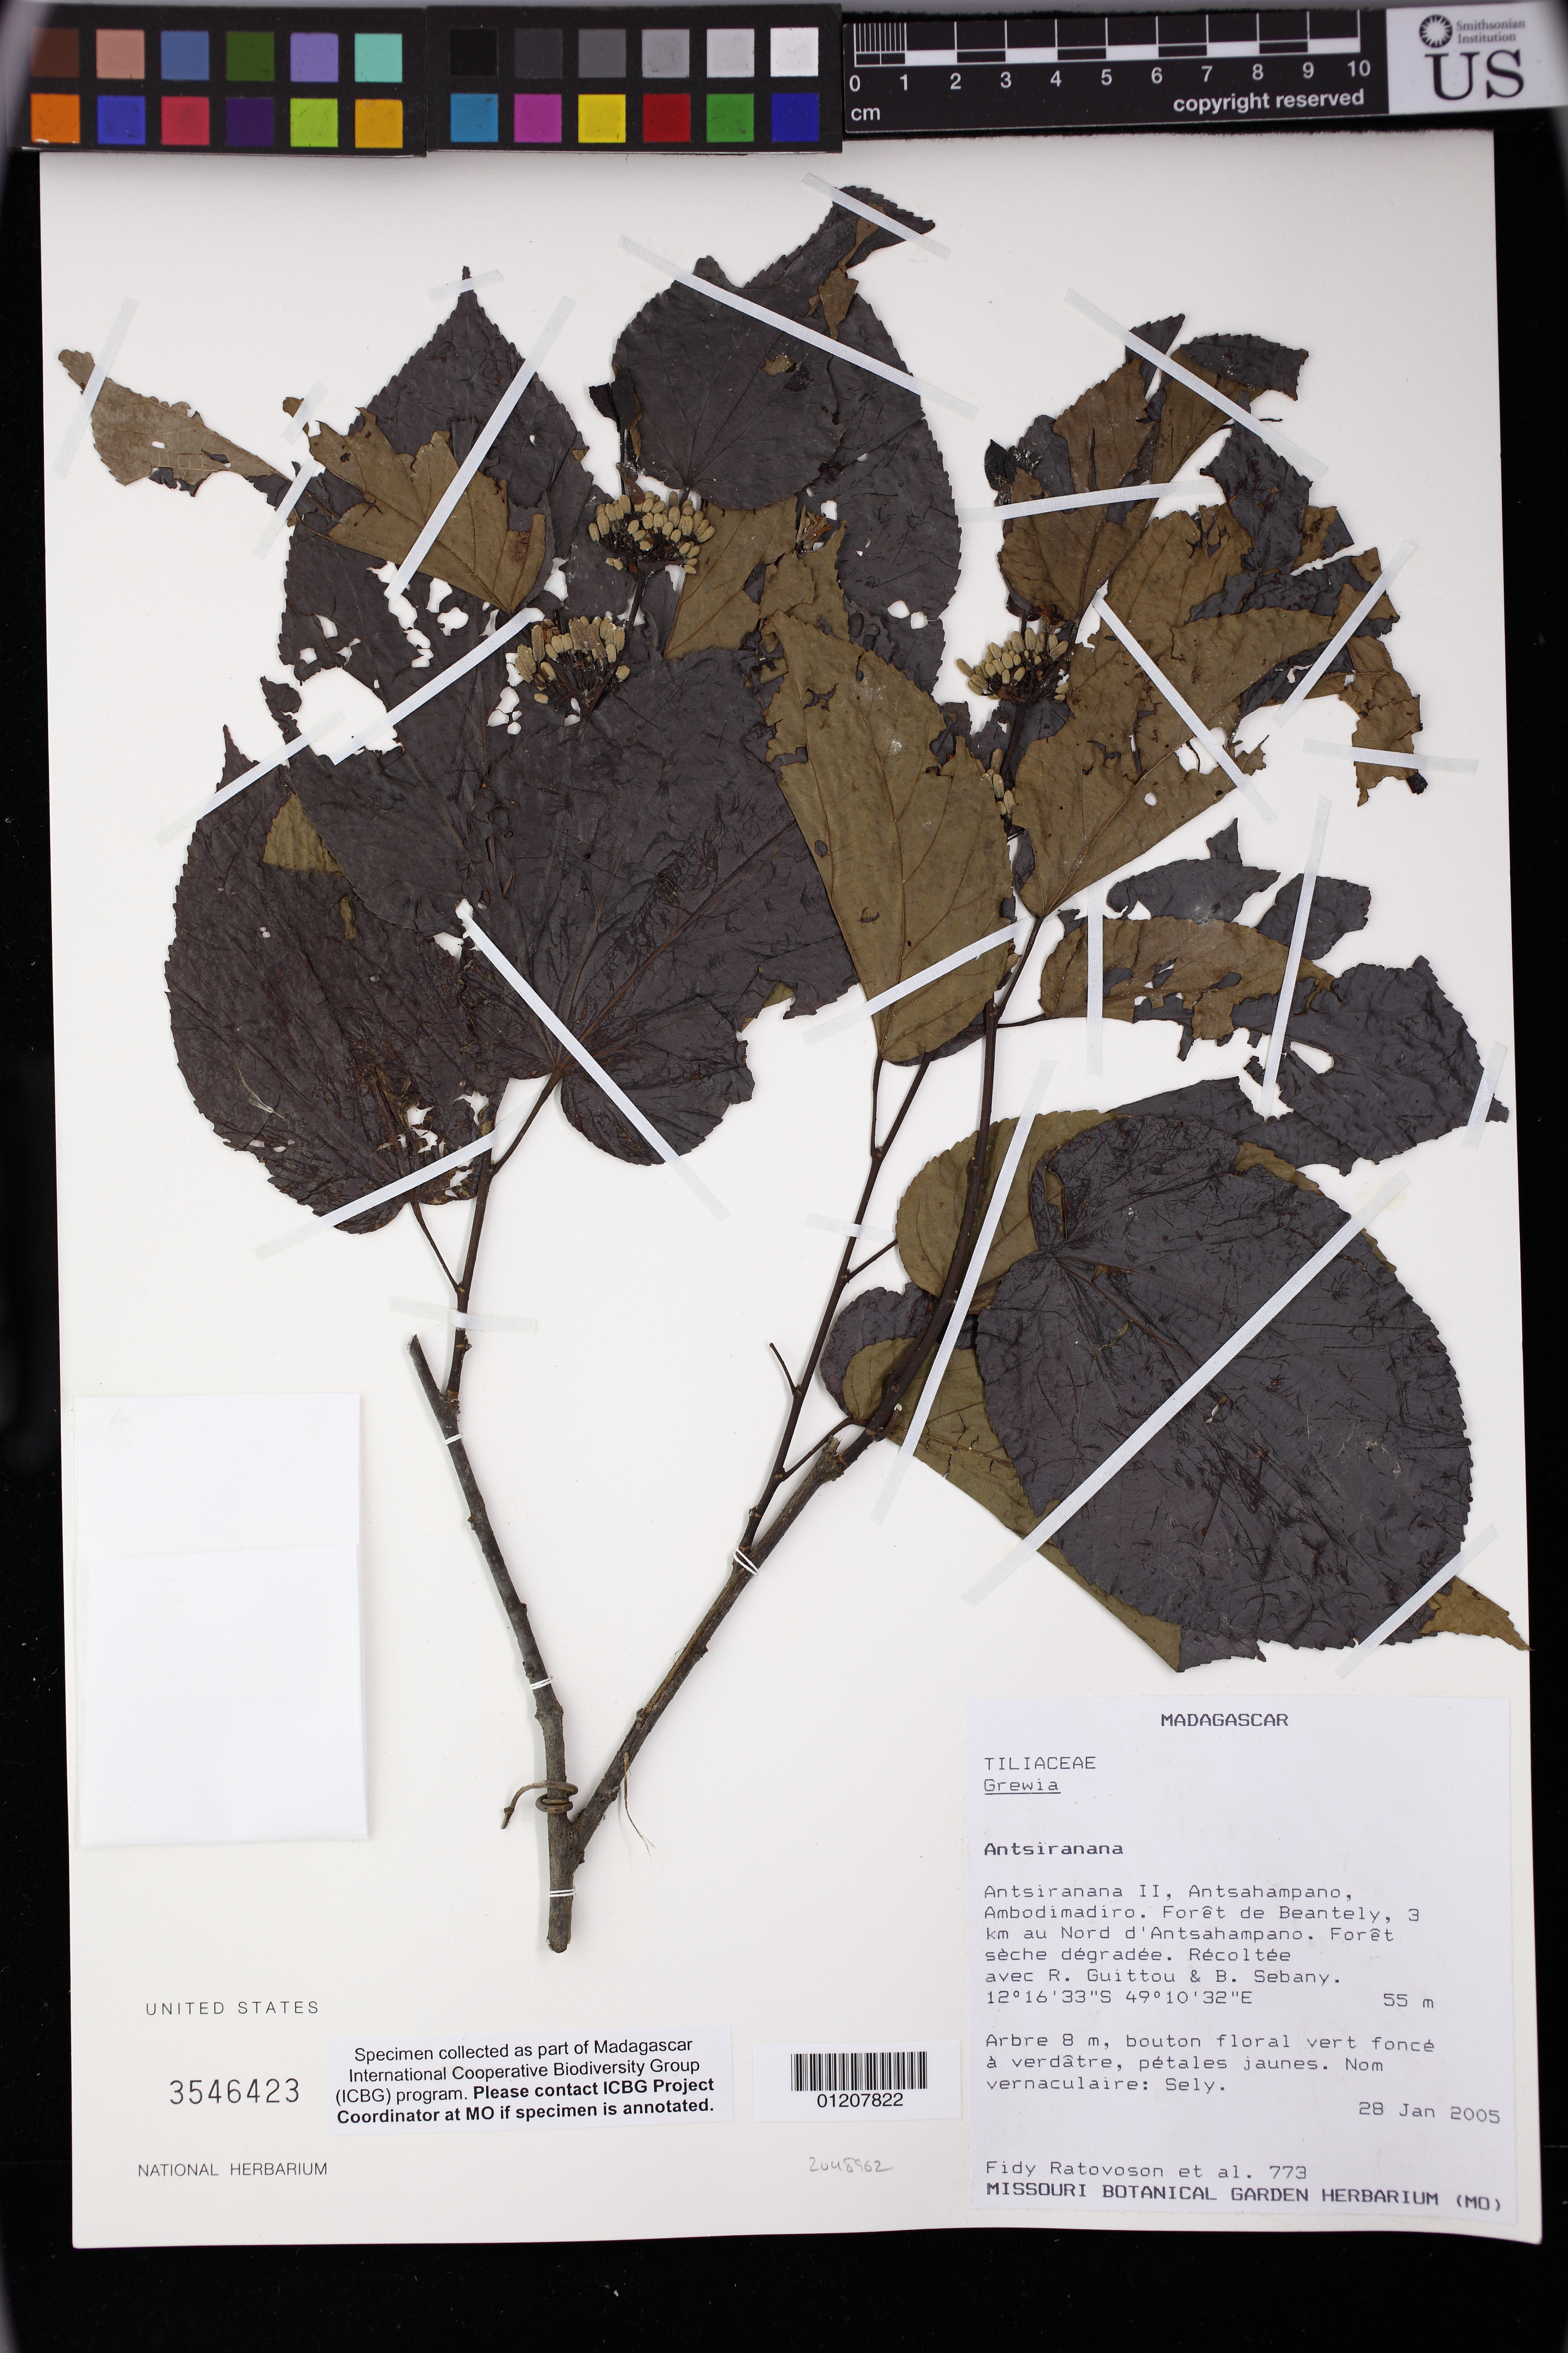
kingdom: Plantae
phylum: Tracheophyta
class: Magnoliopsida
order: Malvales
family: Malvaceae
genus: Grewia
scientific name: Grewia suarezensis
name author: Capuron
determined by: Jourdain-Fievet, Lucile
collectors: F. Ratovoson, R. Guittou & Sebany, --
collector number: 773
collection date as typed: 28 Jan 2005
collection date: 2005-01-28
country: Madagascar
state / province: Diana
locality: Antsiranana, Antsiranana II, Antsahampano, Ambodimadiro, Foret de Beantely, 3km au Nord d'Antsahampano.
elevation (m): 55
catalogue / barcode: US 3546423